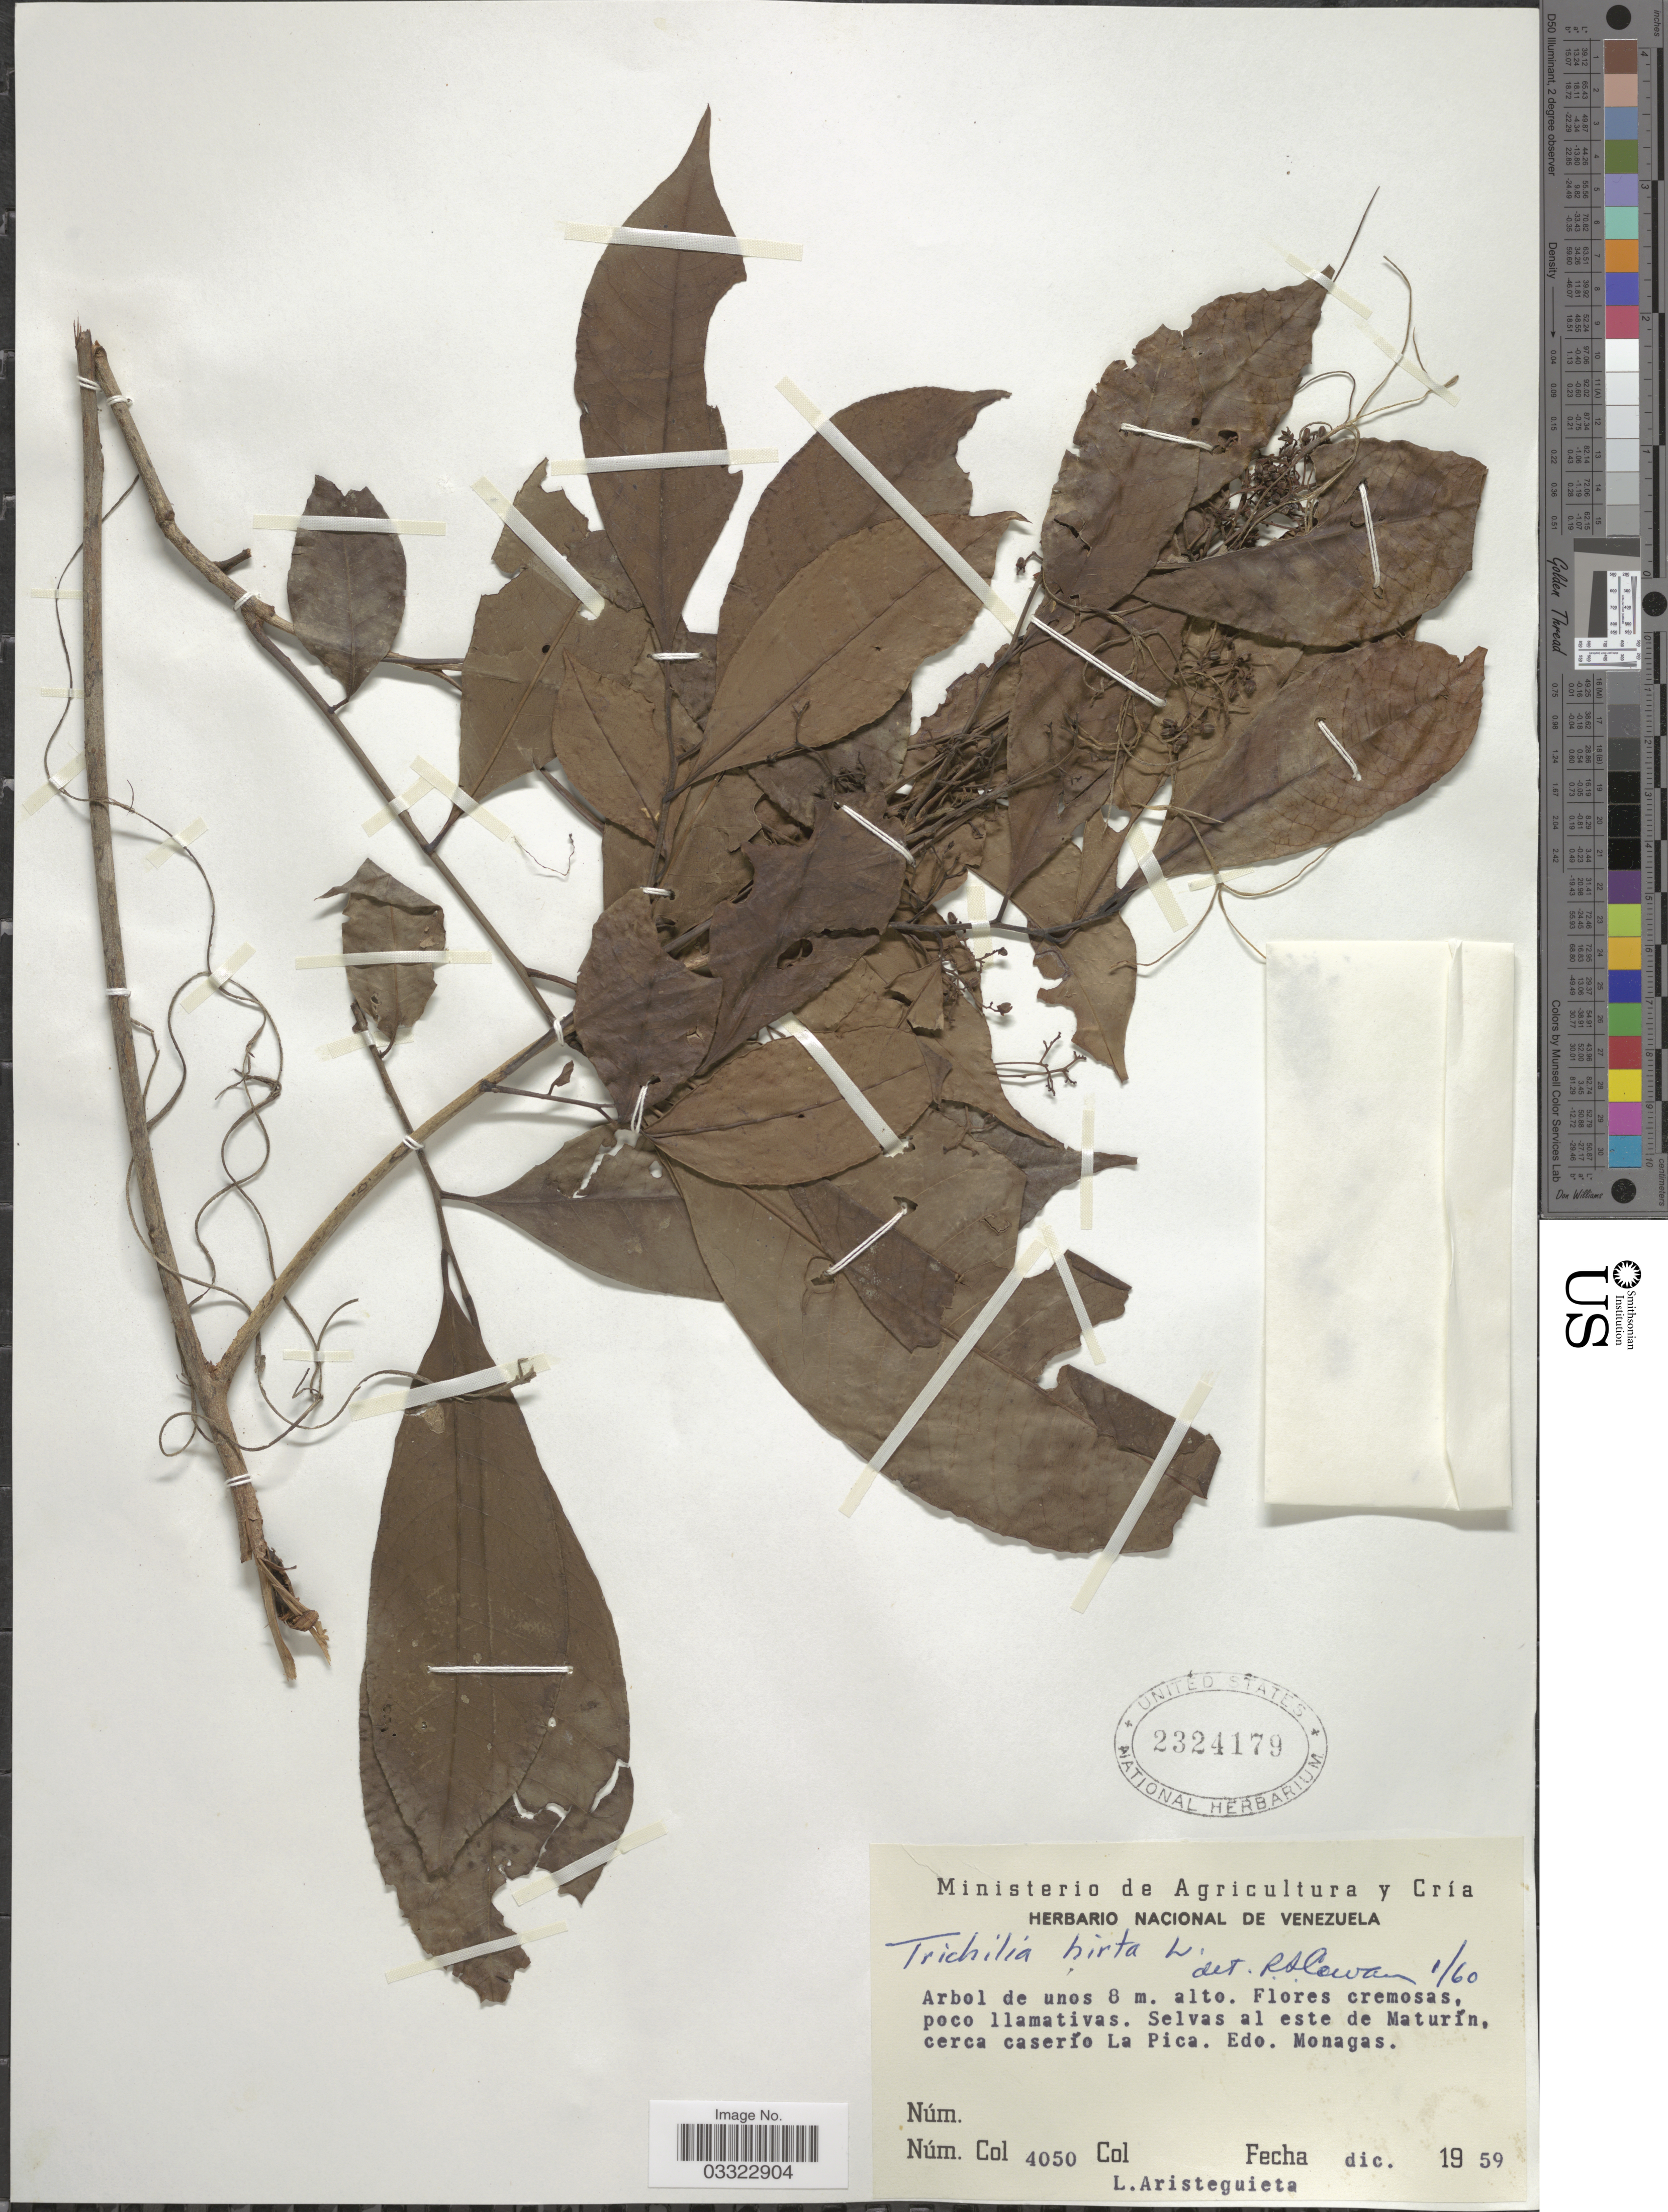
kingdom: Plantae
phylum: Tracheophyta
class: Magnoliopsida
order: Sapindales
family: Meliaceae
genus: Trichilia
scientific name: Trichilia hirta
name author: L.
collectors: L. Aristeguieta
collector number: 4050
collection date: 1959-12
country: Venezuela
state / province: Monagas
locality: Selvas al este de Maturín cerca caserío La Pica.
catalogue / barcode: US 2324179